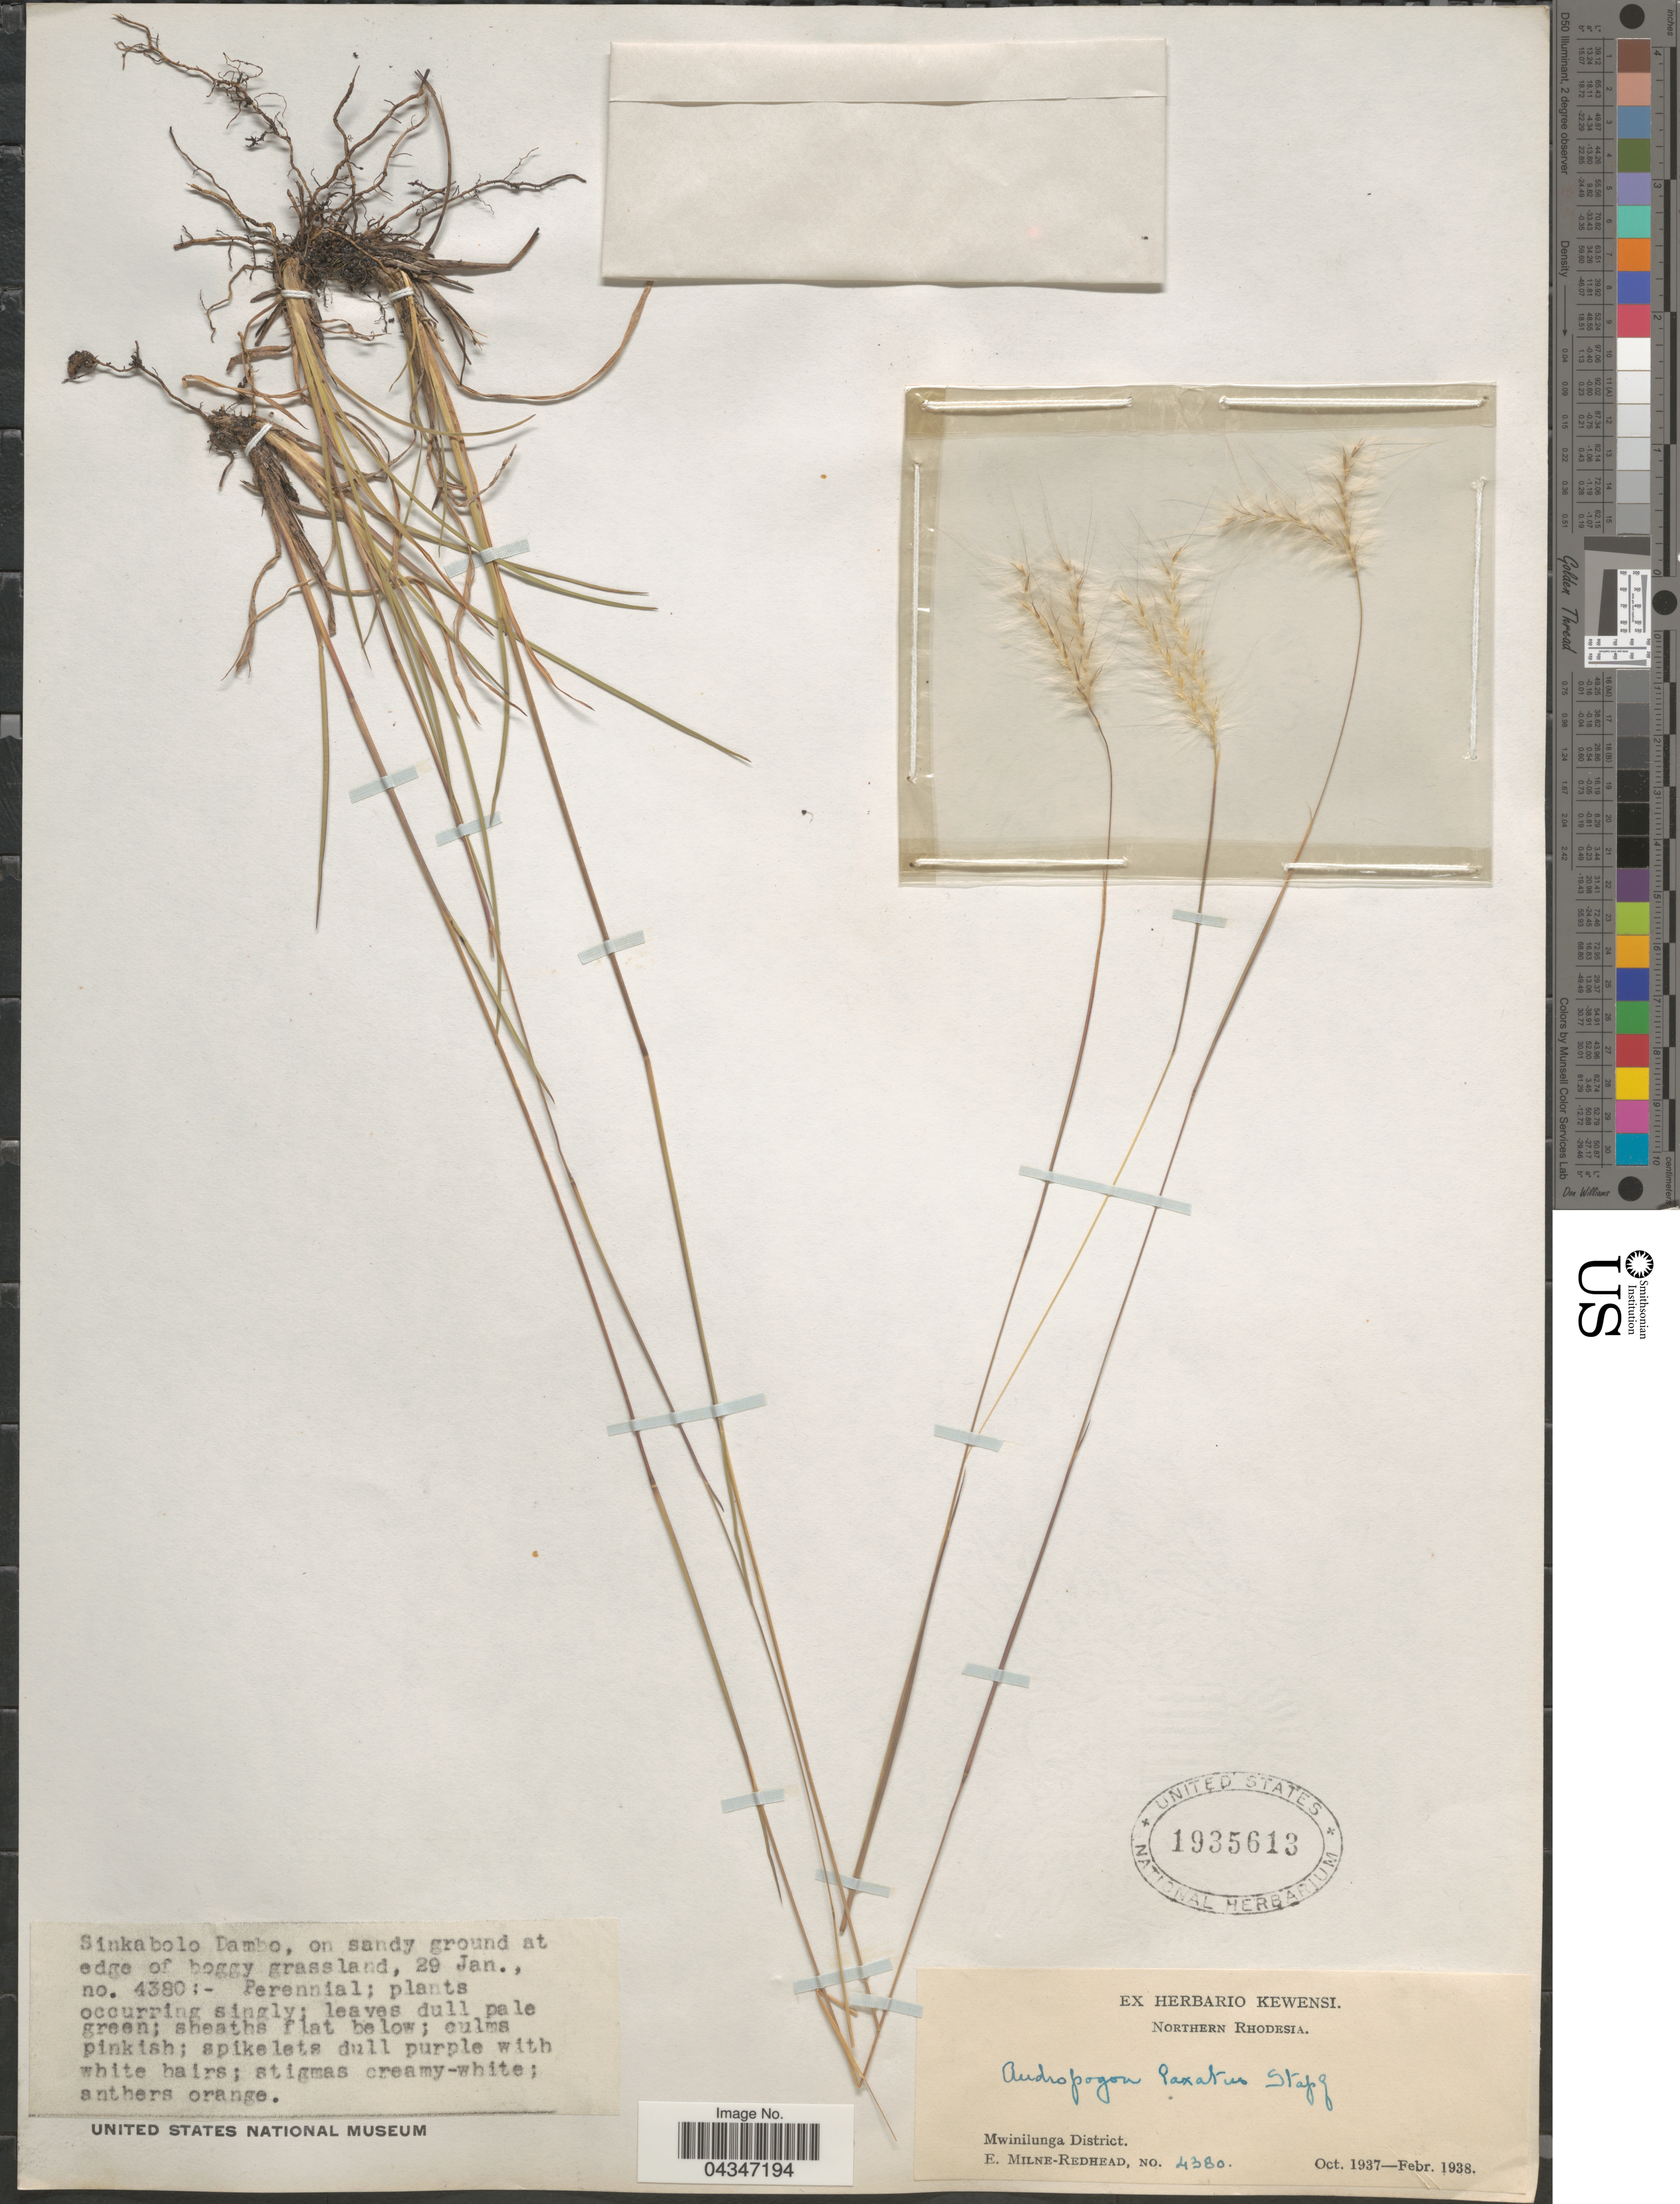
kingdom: Plantae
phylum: Tracheophyta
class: Liliopsida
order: Poales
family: Poaceae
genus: Andropogon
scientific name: Andropogon eucomus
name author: Nees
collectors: E. W. Milne-Redhead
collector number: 4380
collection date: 1938-01-29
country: Zambia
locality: Northern Rhodesia. Mwinilunga District. Sinkabolo Dambo.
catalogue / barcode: US 1935613